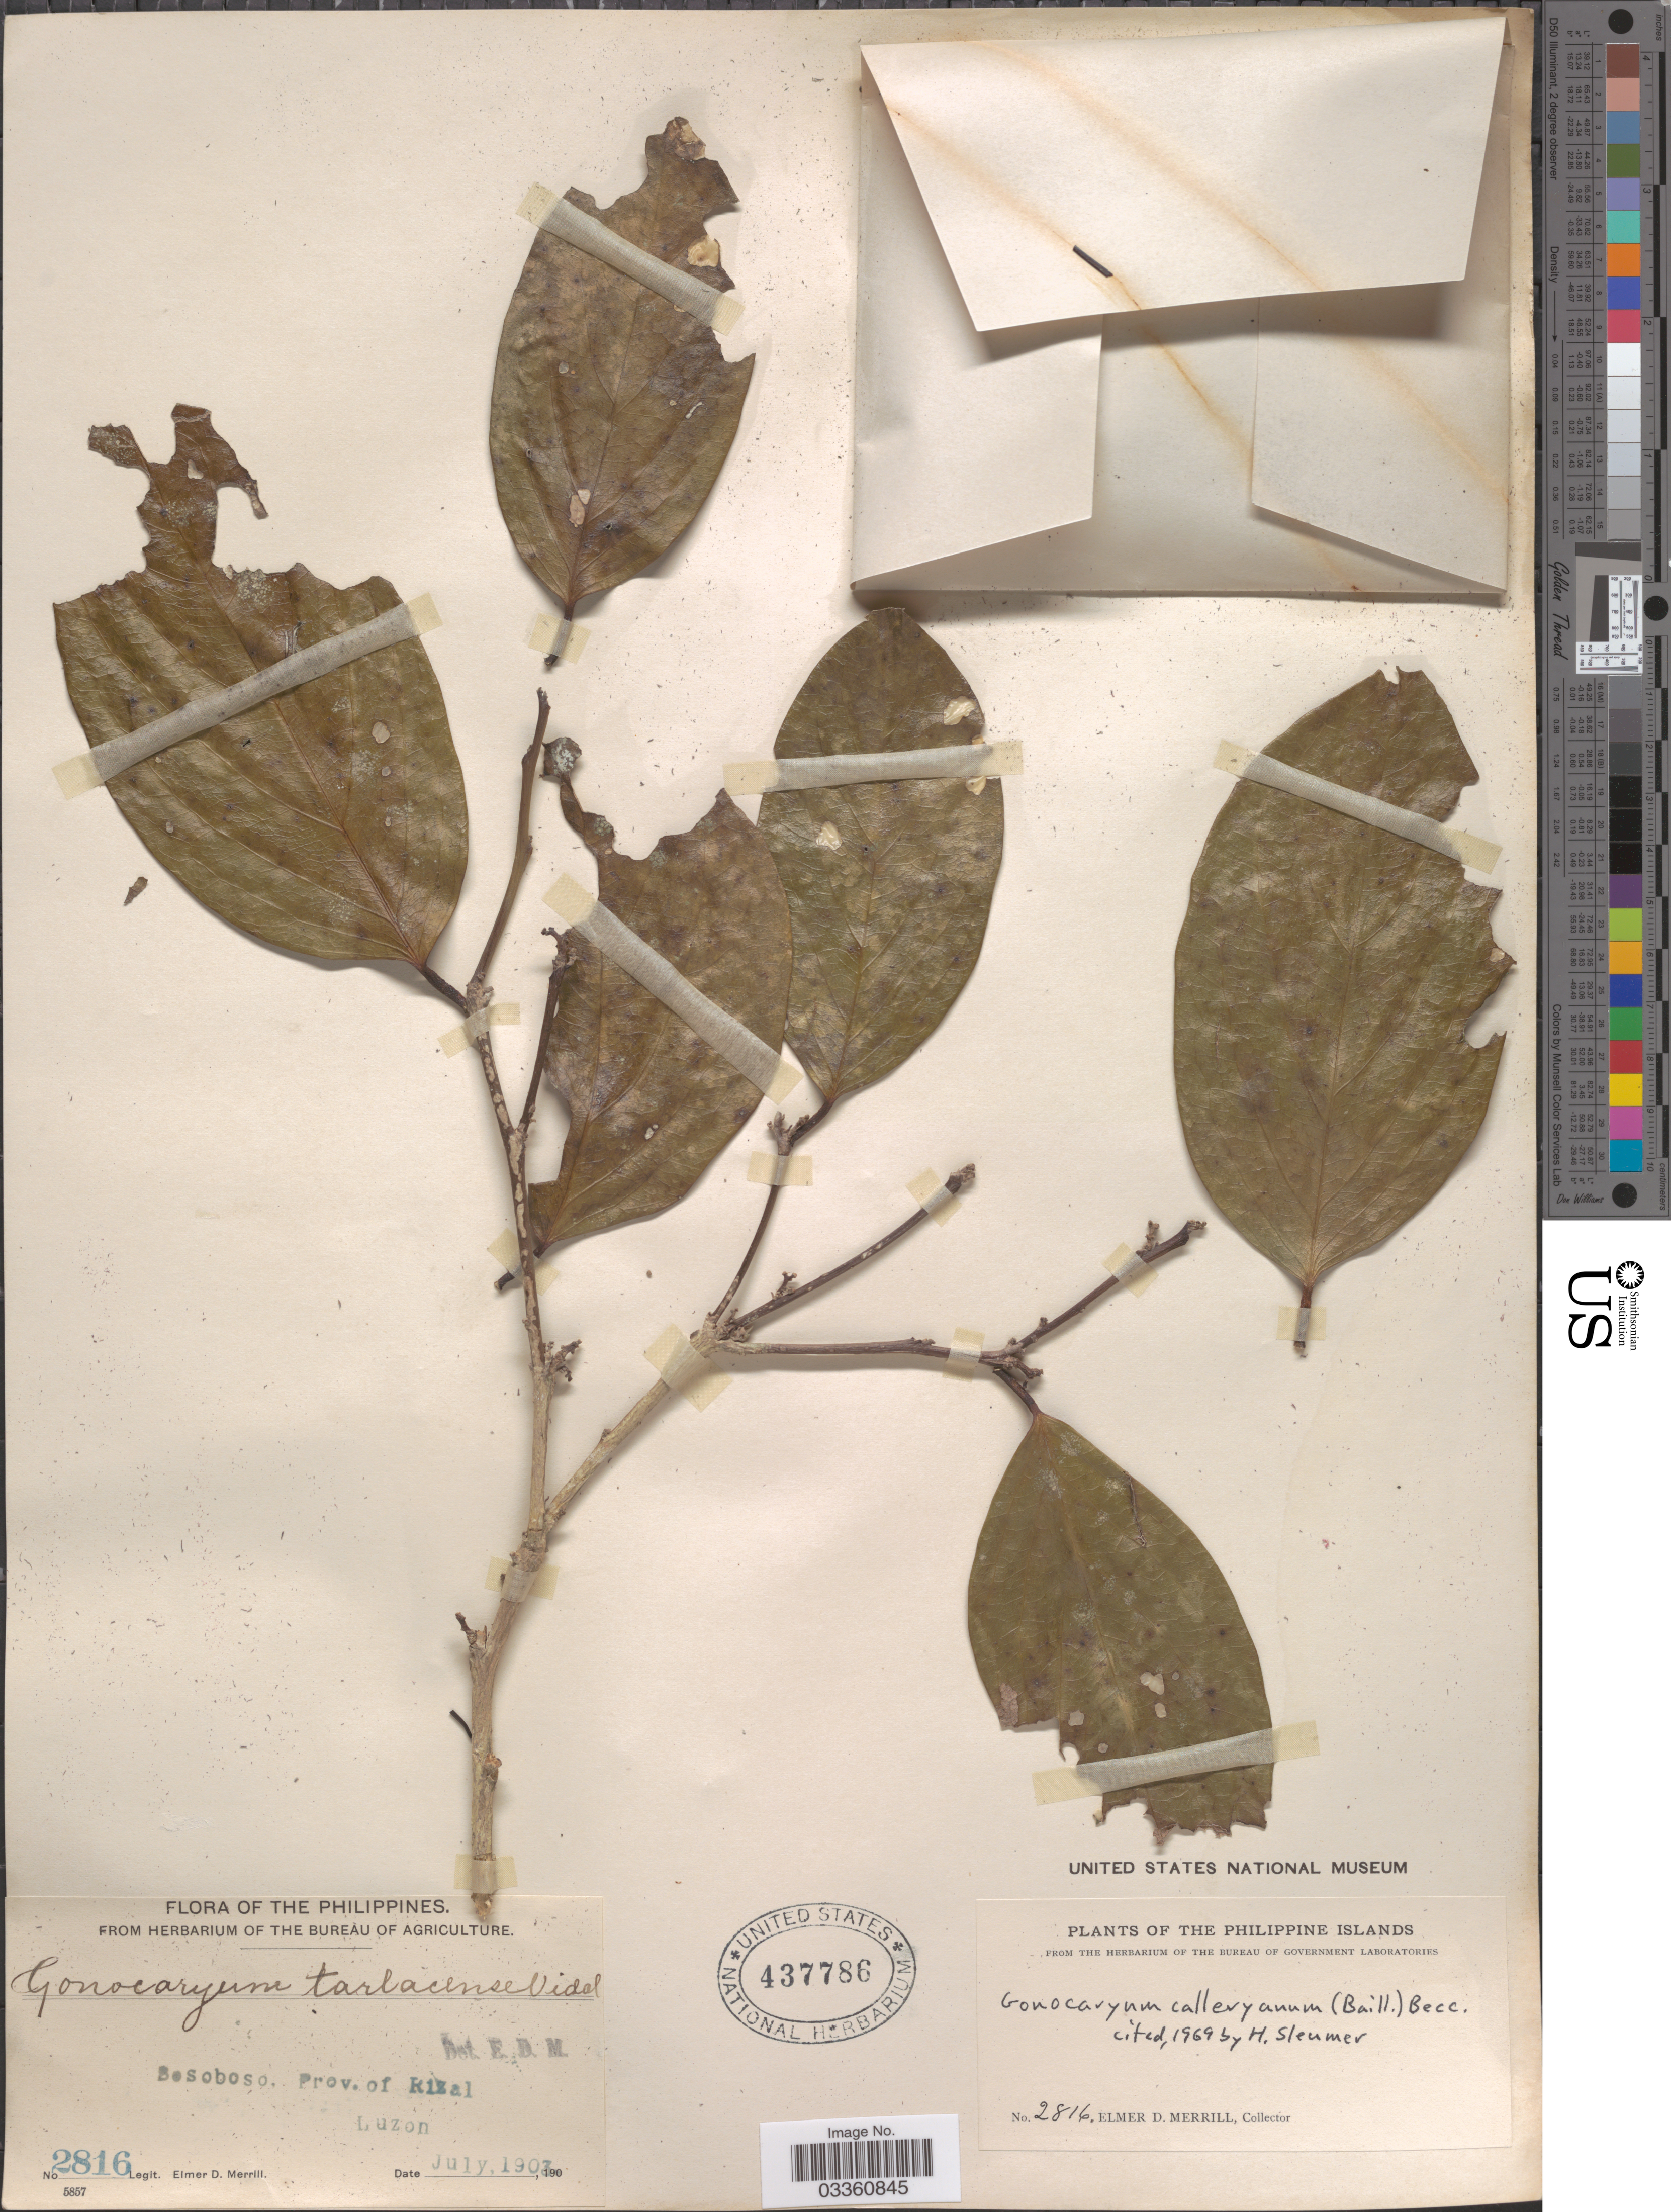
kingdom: Plantae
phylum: Tracheophyta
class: Magnoliopsida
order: Cardiopteridales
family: Cardiopteridaceae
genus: Gonocaryum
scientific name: Gonocaryum calleryanum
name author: (Baill.) Becc.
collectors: E. D. Merrill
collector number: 2816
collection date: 1907-07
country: Philippines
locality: Bosoboso. Prov. of Rizal. Luzon.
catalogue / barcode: US 437786